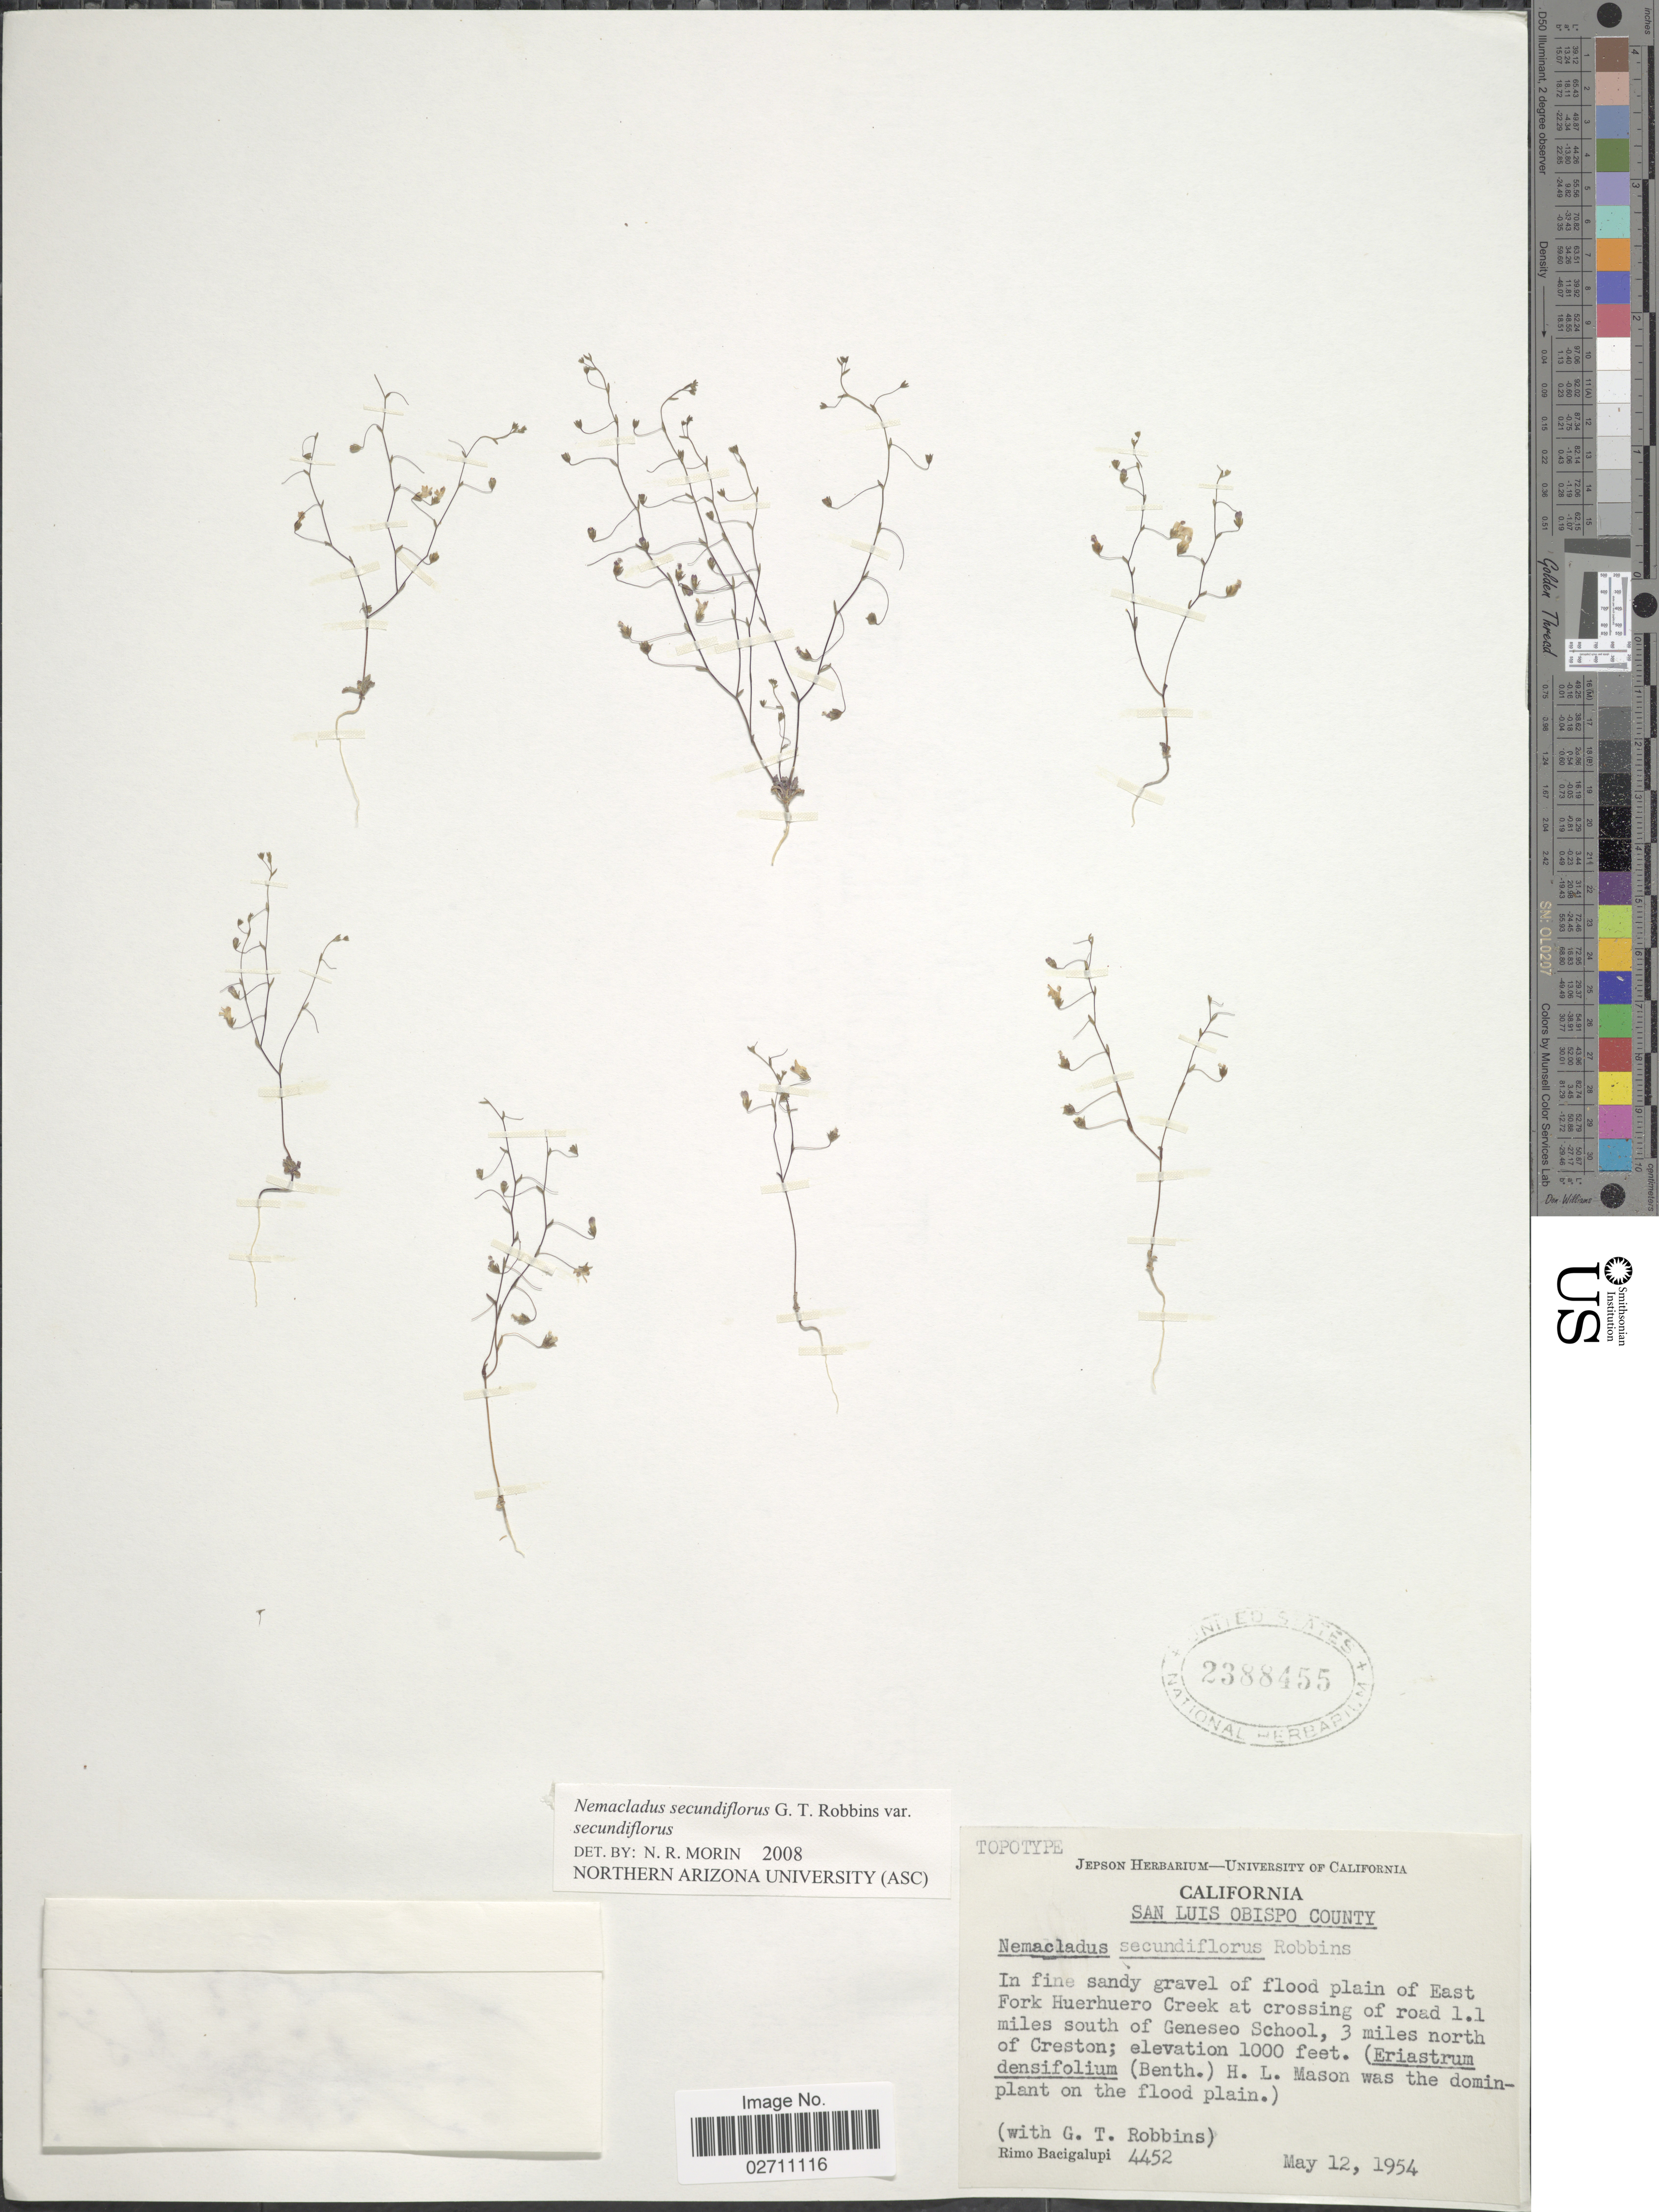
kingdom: Plantae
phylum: Tracheophyta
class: Magnoliopsida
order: Asterales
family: Campanulaceae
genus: Nemacladus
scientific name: Nemacladus secundiflorus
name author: G.T. Robbins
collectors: R. Bacigalupi & G. T. Robbins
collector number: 4452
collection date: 1954-05-12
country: United States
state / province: California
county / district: San Luis Obispo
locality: San Luis Obispo County, East of Fork Huerhuero Creek at crossing of road 1.1 miles south of Geneseo School, 3 miles north of Creston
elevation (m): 305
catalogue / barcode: US 2388455